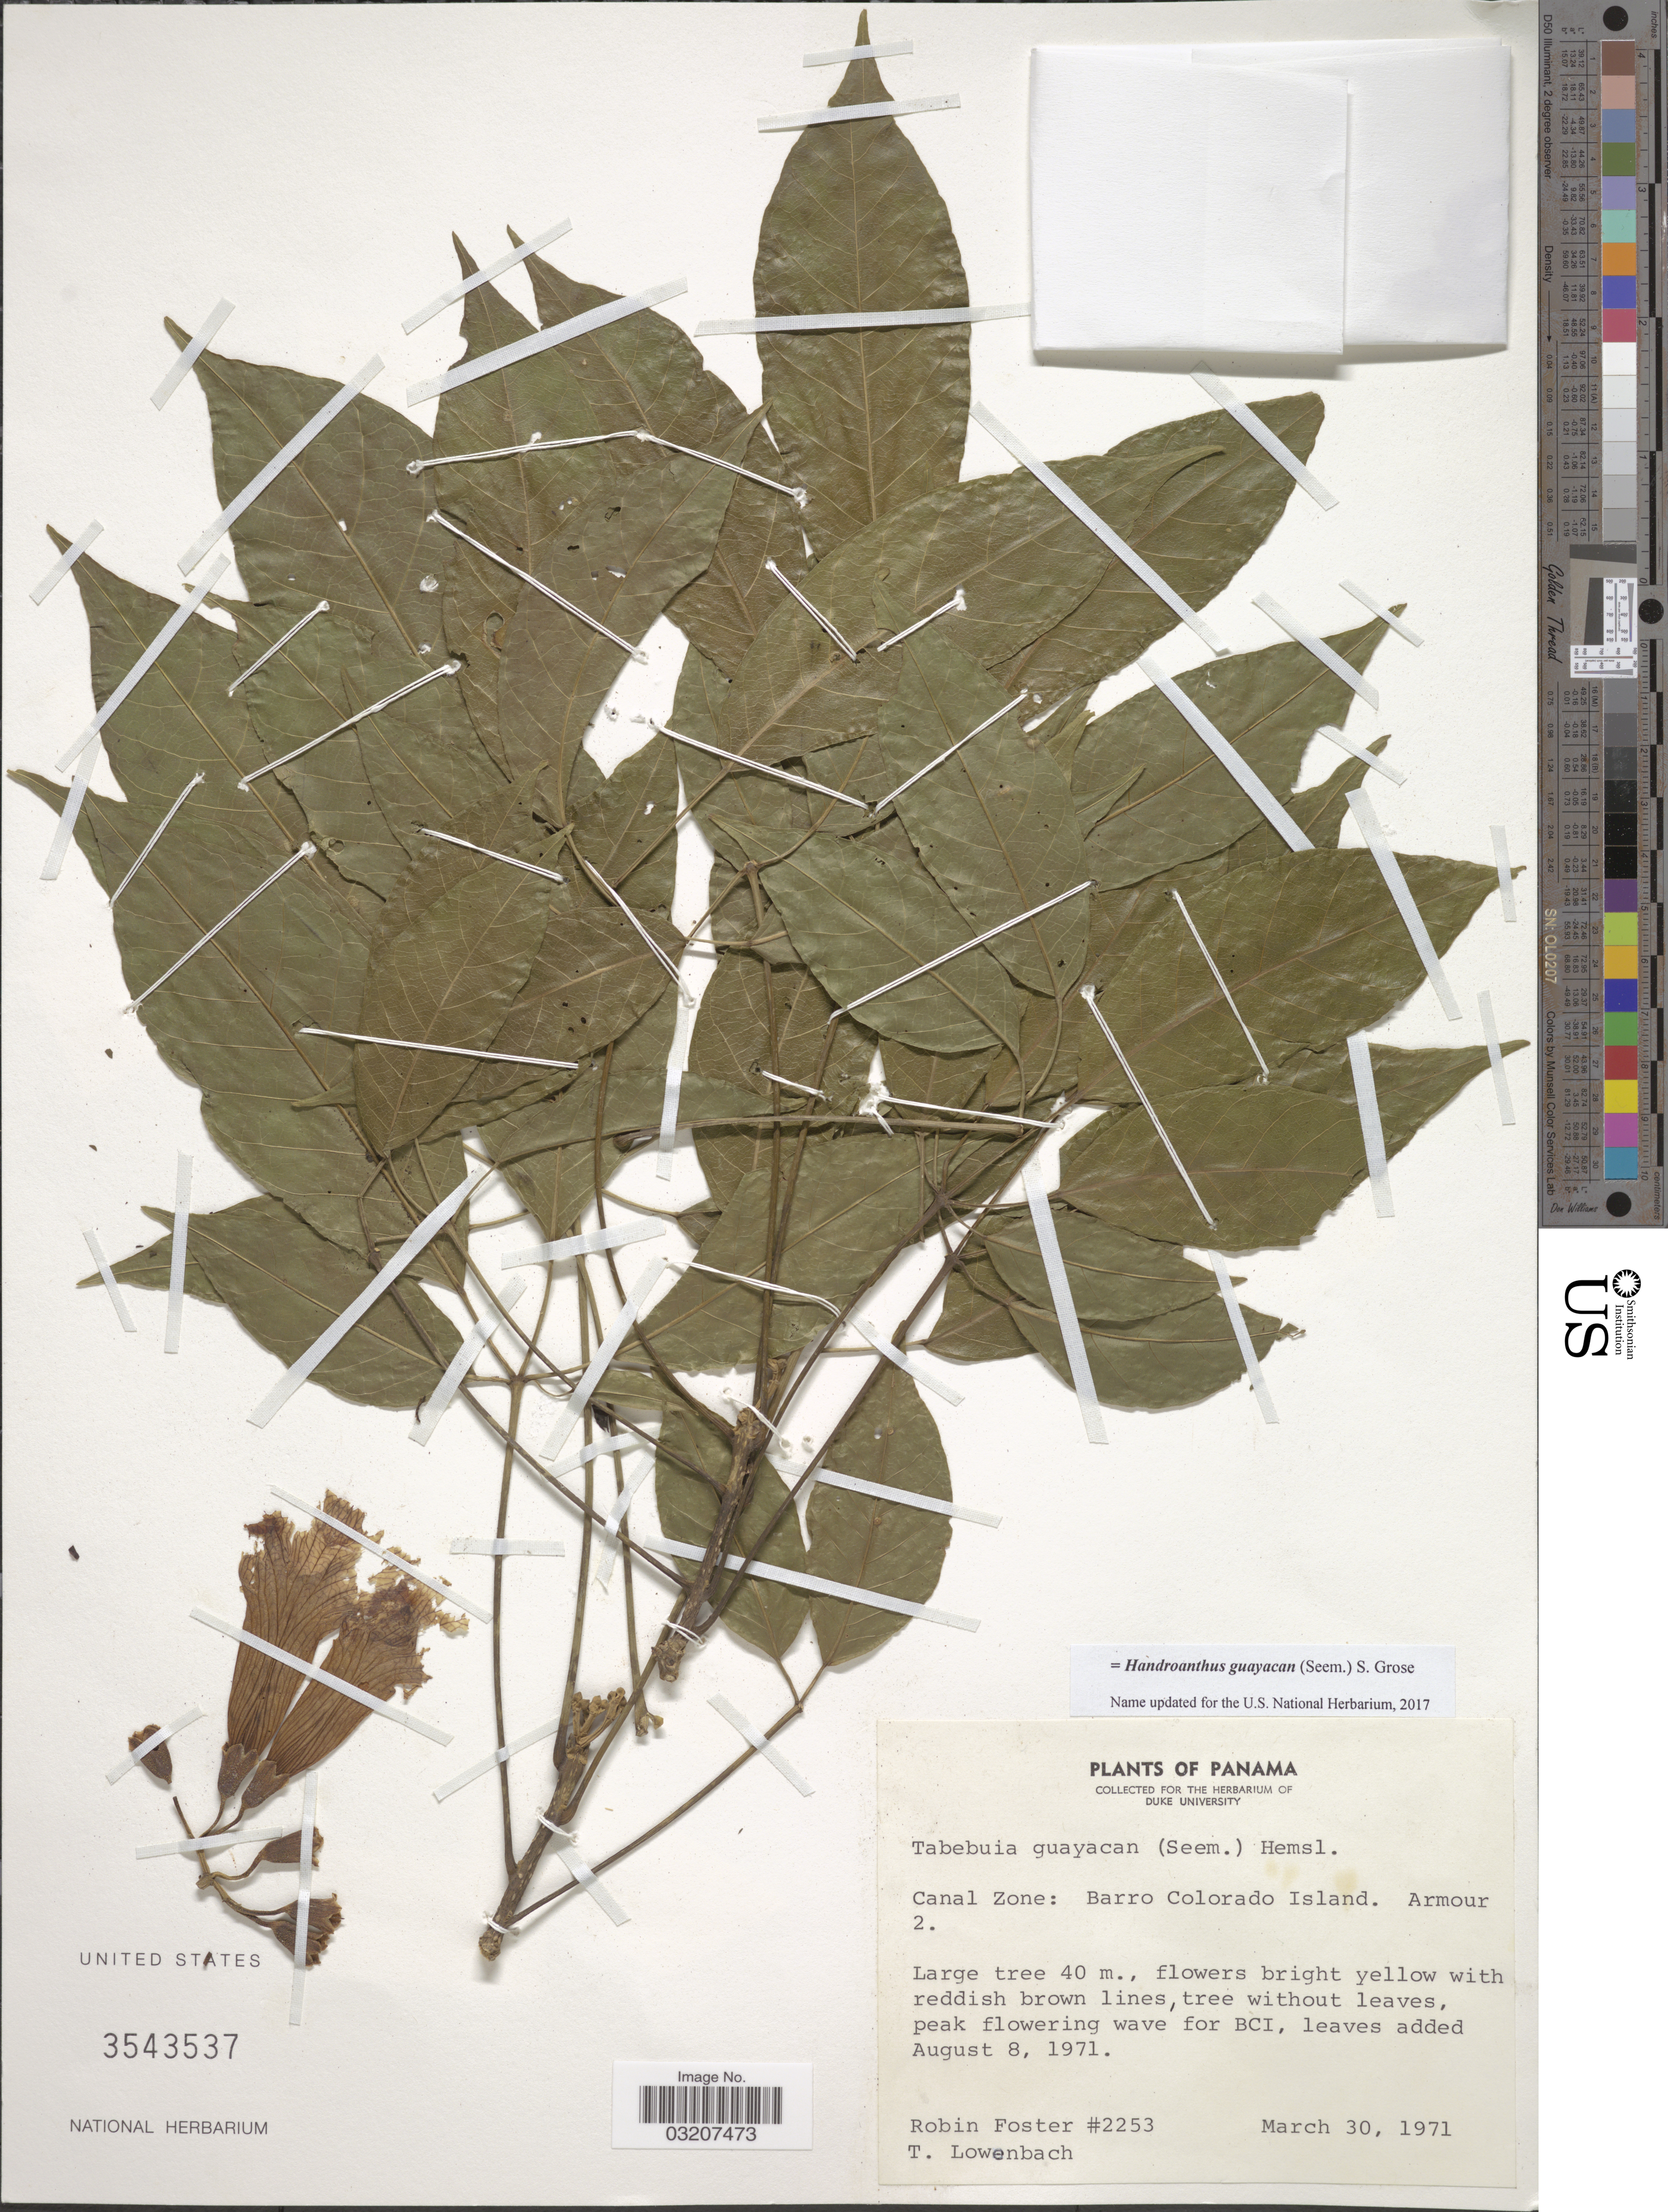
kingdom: Plantae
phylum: Tracheophyta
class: Magnoliopsida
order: Lamiales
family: Bignoniaceae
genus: Handroanthus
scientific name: Handroanthus guayacan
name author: (Seem.) S.O. Grose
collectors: R. B. Foster & T. Lowenbach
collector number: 2253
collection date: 1971-03-30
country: Panama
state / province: Panamá Oeste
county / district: Canal Zone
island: Barro Colorado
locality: Canal Zone: Barro Colorado Island. Armour 2.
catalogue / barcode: US 3543537